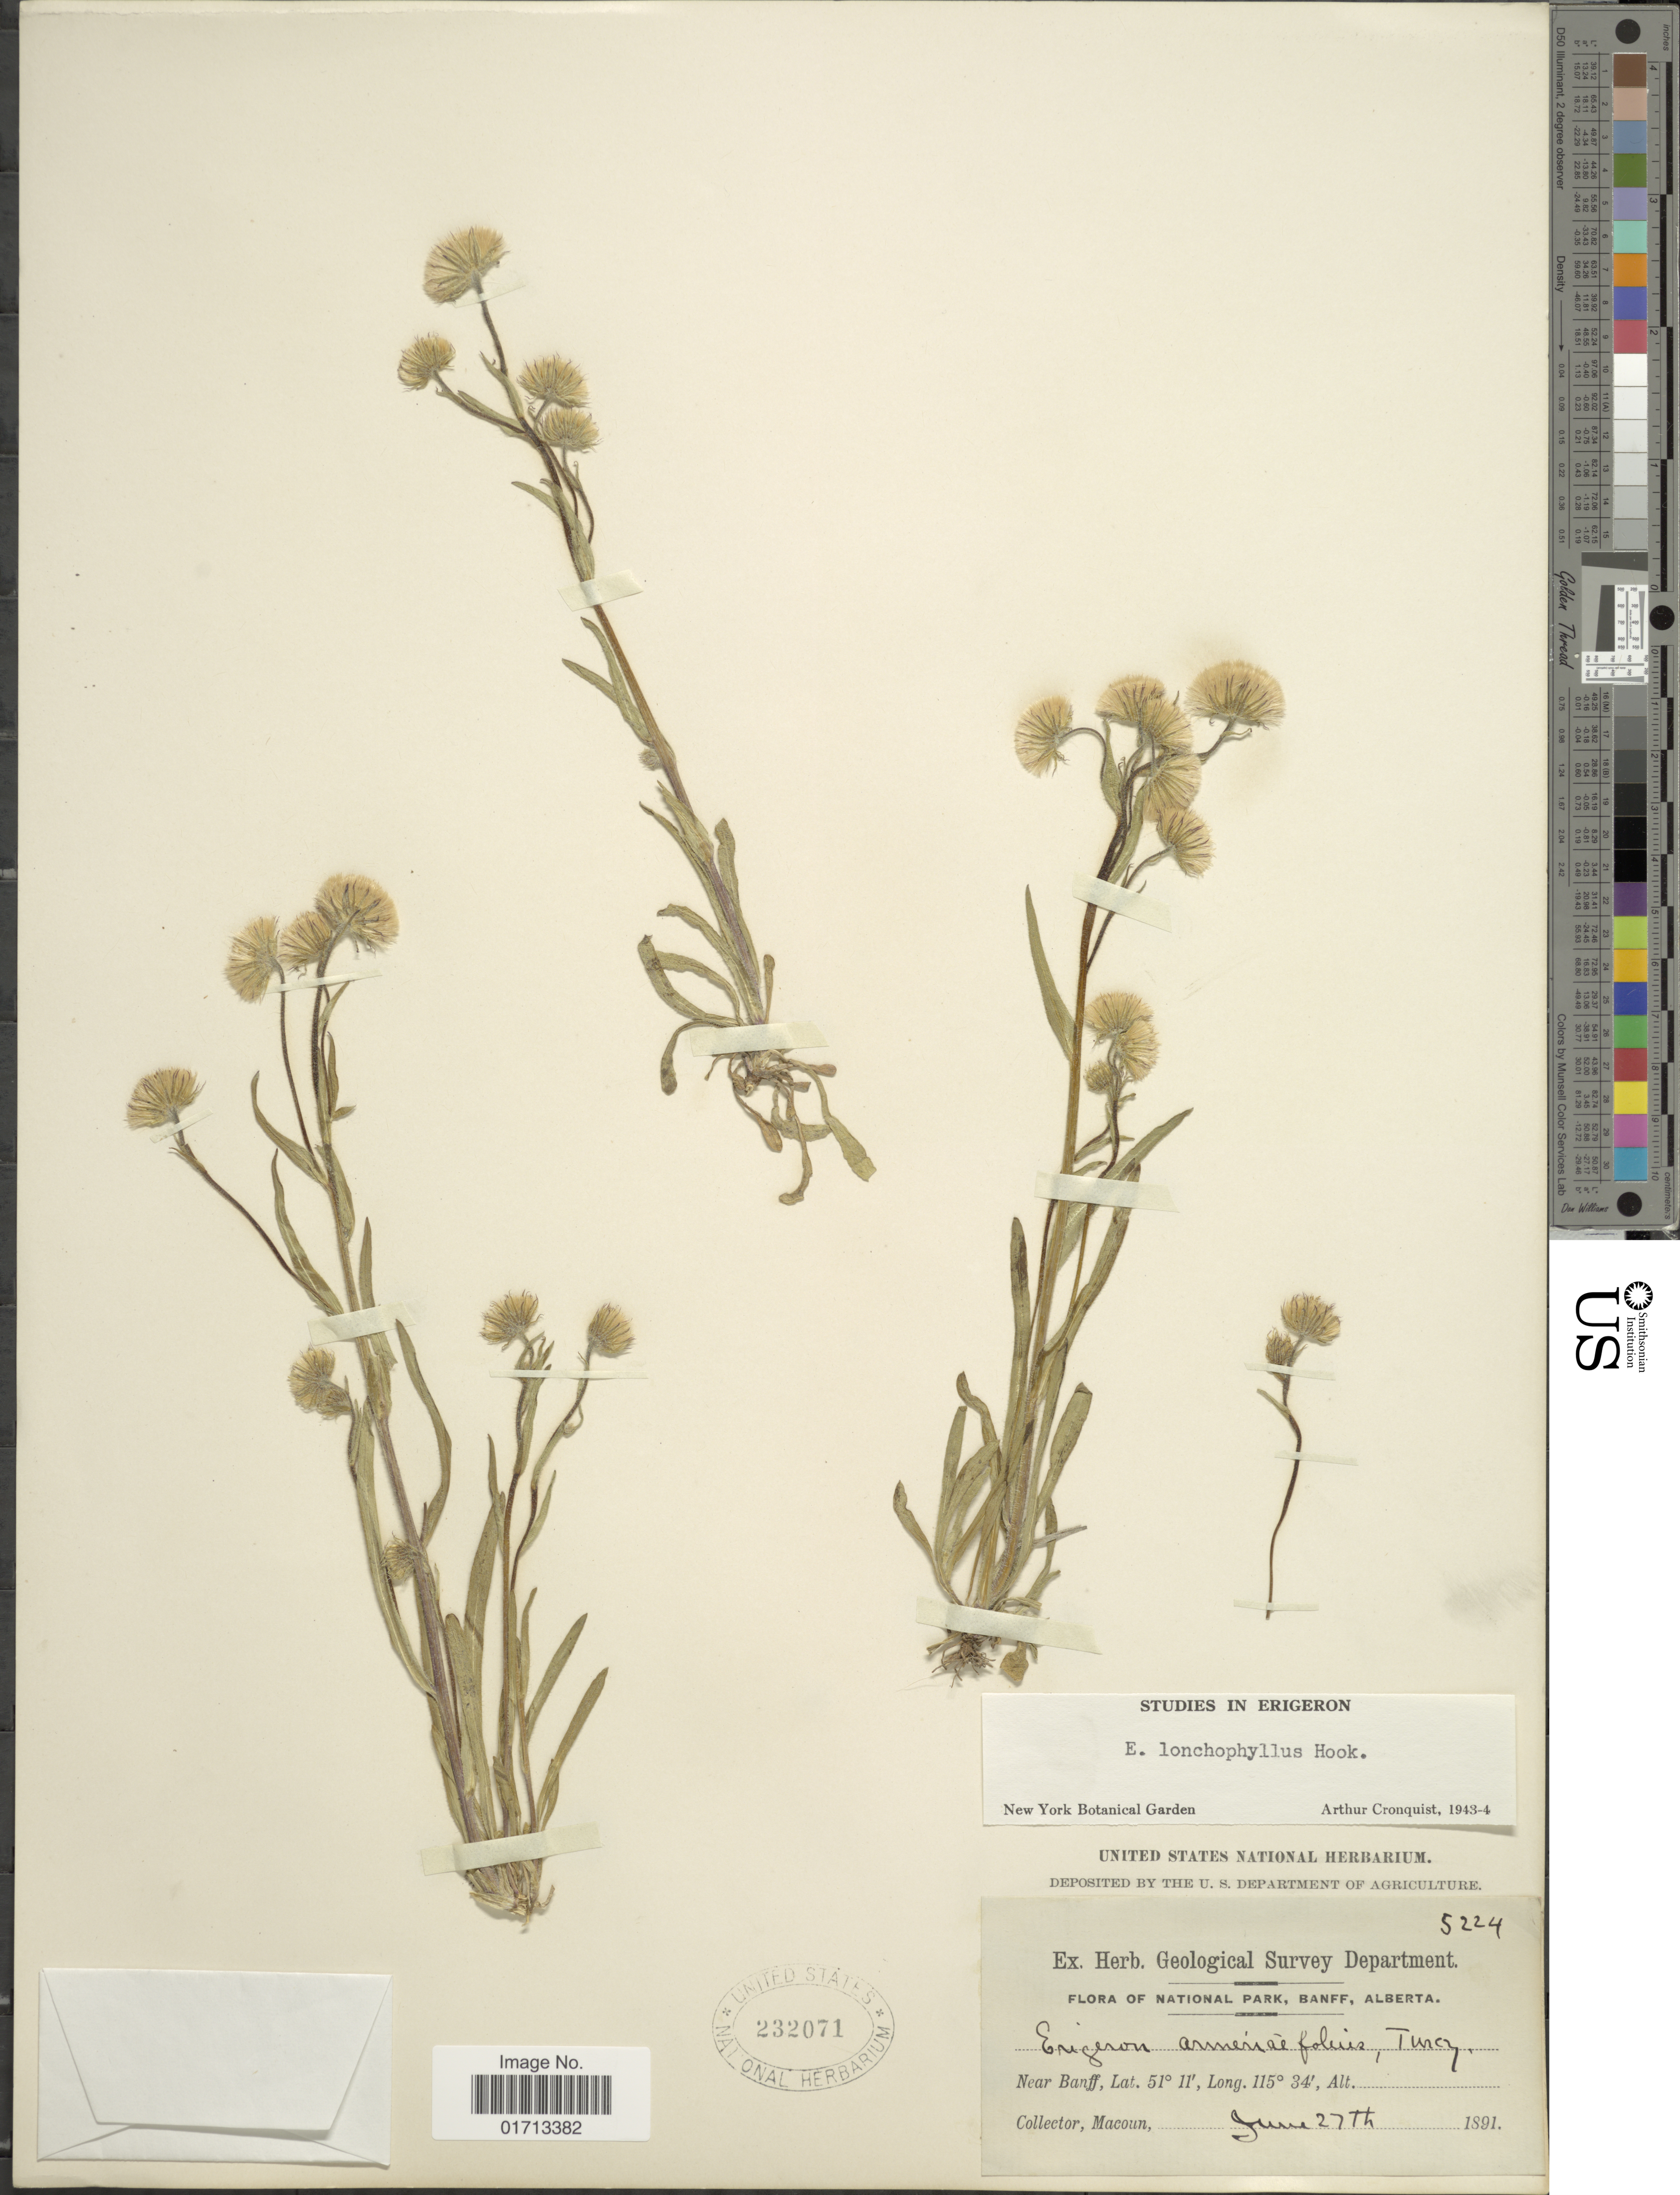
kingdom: Plantae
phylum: Tracheophyta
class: Magnoliopsida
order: Asterales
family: Asteraceae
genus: Erigeron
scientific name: Erigeron lonchophyllus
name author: Hook.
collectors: -- Macoun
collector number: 5224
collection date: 1891-06-27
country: Canada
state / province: Alberta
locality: National Park, Banff. Near Banff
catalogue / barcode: US 232071